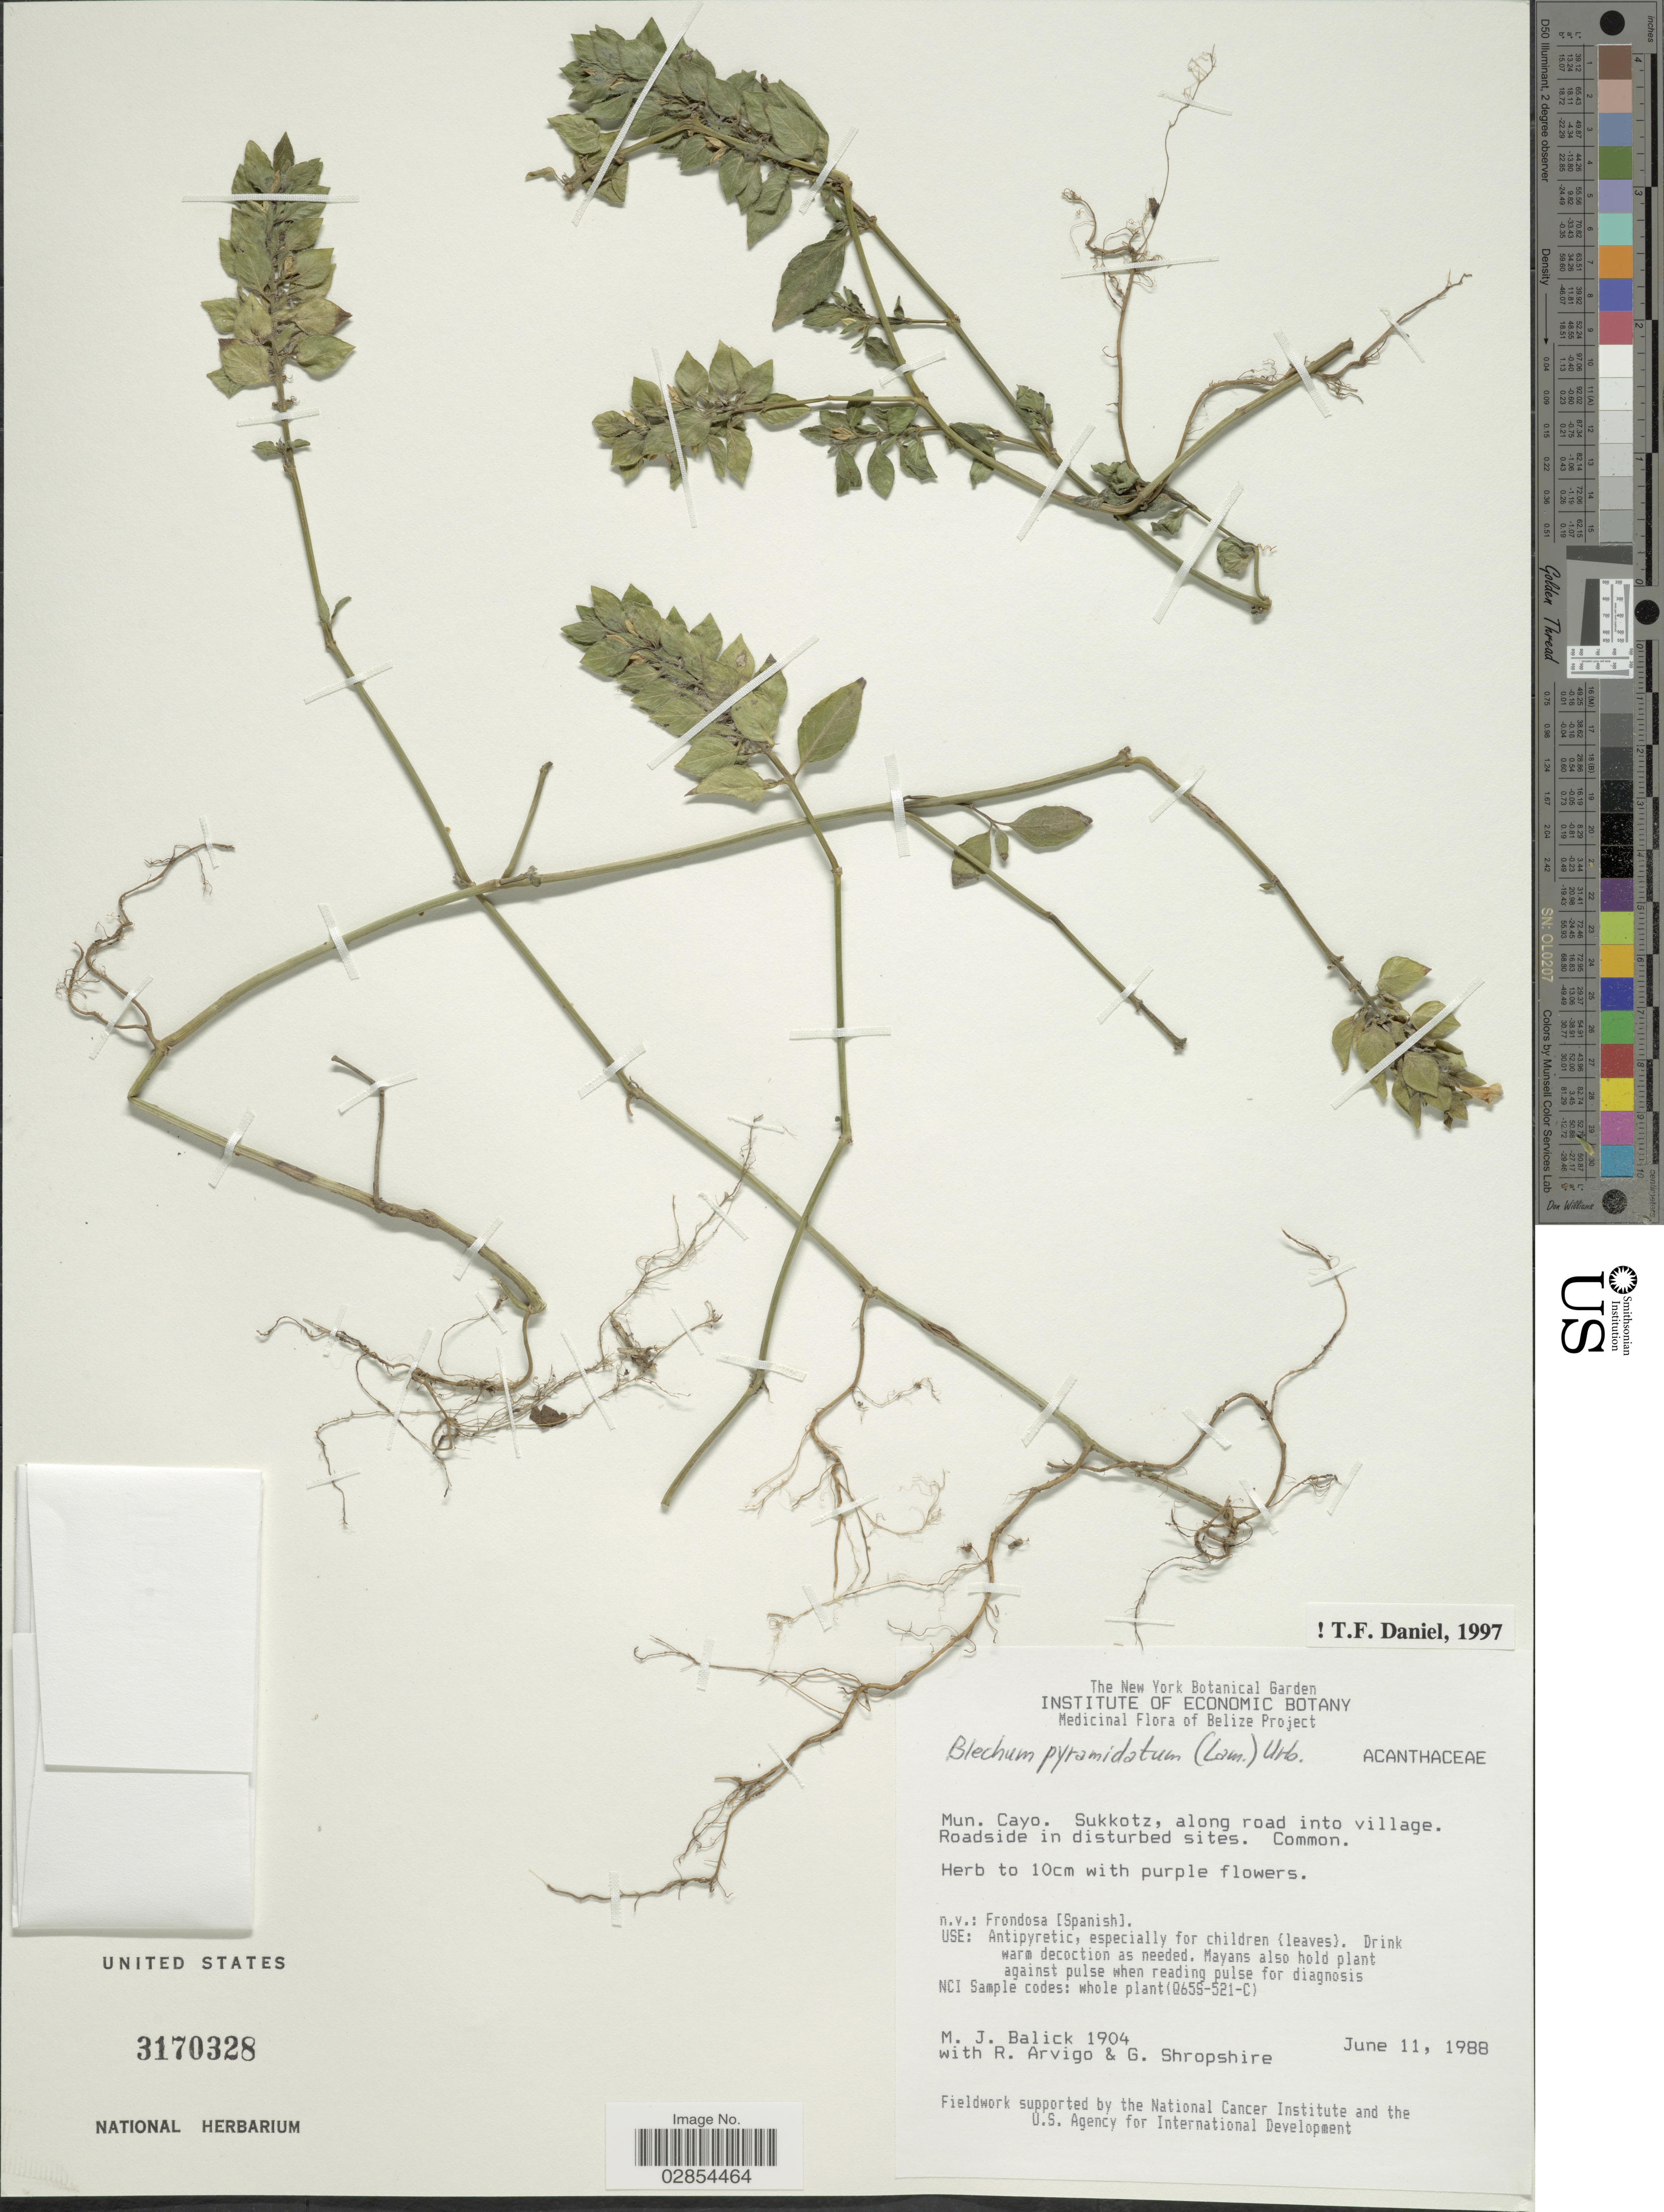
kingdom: Plantae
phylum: Tracheophyta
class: Magnoliopsida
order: Lamiales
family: Acanthaceae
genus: Blechum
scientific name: Blechum brownei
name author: Juss.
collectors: M. J. Balick, R. Arvigo & G. Shropshire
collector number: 1904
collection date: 1988-06-11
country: Belize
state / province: Cayo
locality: Mun. Cayo. Sukkotz, along road into village.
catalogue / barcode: US 3170328